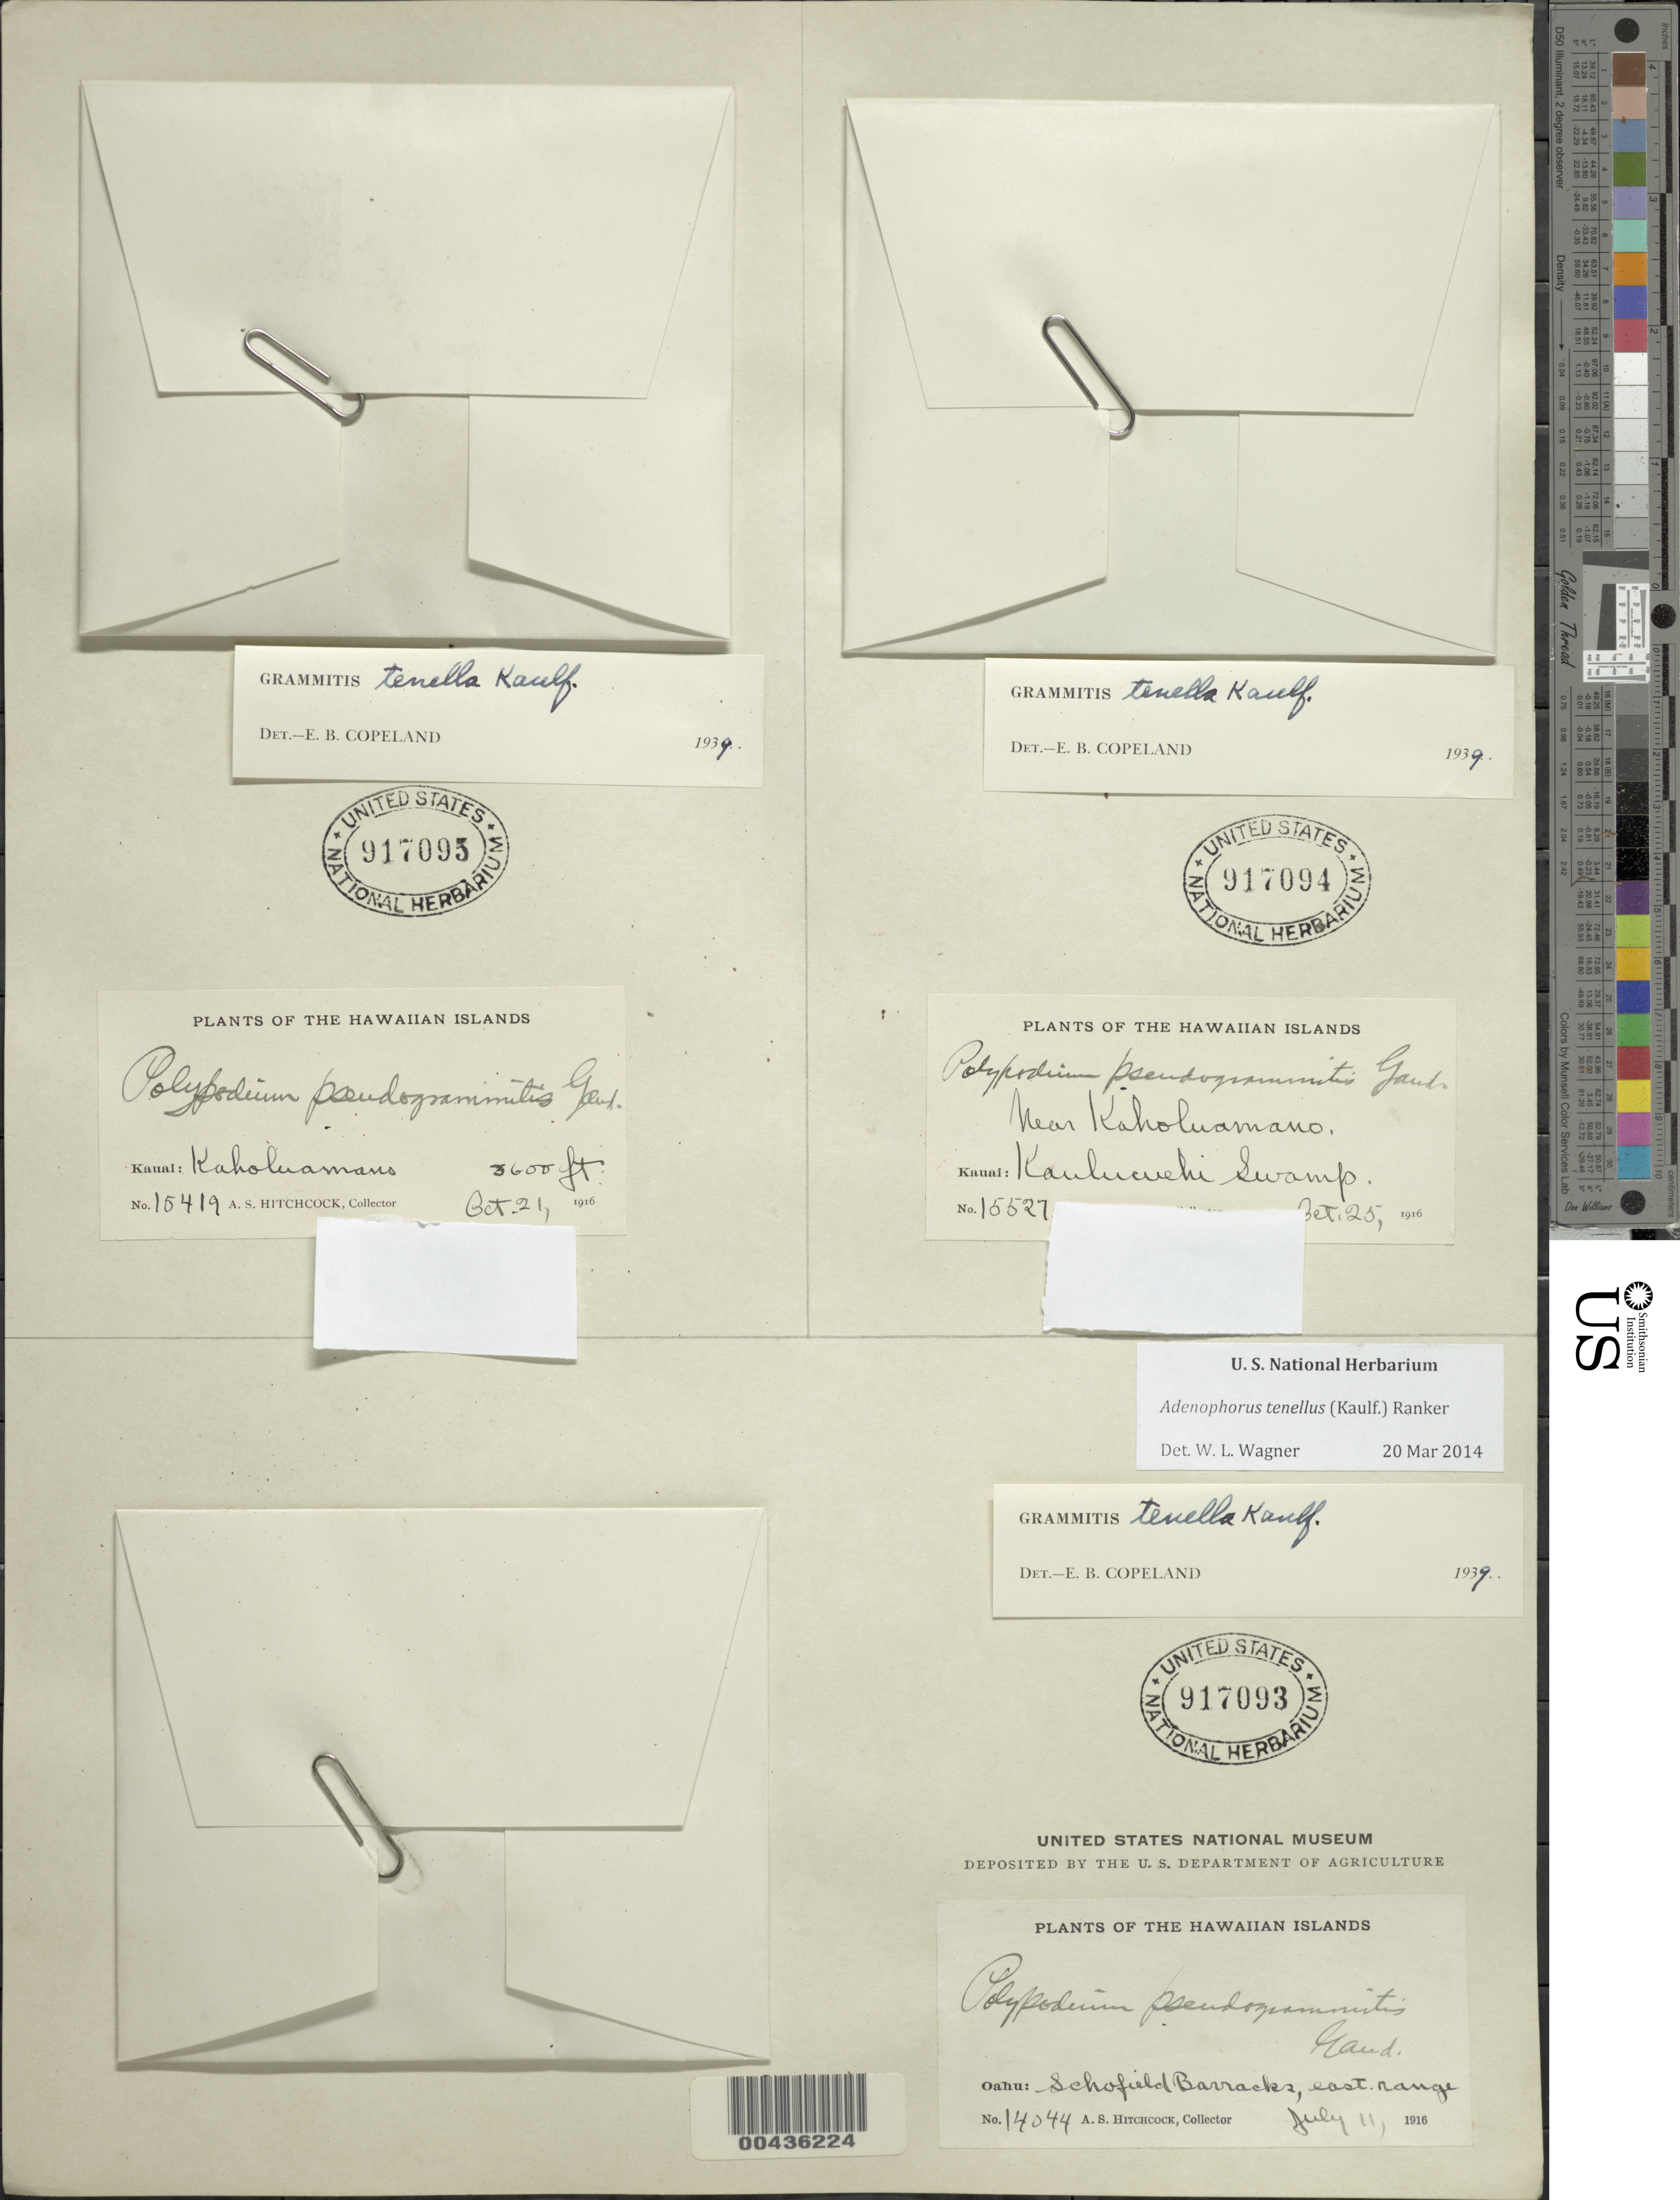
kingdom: Plantae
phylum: Tracheophyta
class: Polypodiopsida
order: Polypodiales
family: Polypodiaceae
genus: Adenophorus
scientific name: Adenophorus tenellus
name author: (Kaulf.) Ranker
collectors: A. S. Hitchcock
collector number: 14044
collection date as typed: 11 Jul 1916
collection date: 1916-07-11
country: United States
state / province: Hawaii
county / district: Honolulu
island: Oahu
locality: Schofield Barracks, E range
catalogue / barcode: US 917093